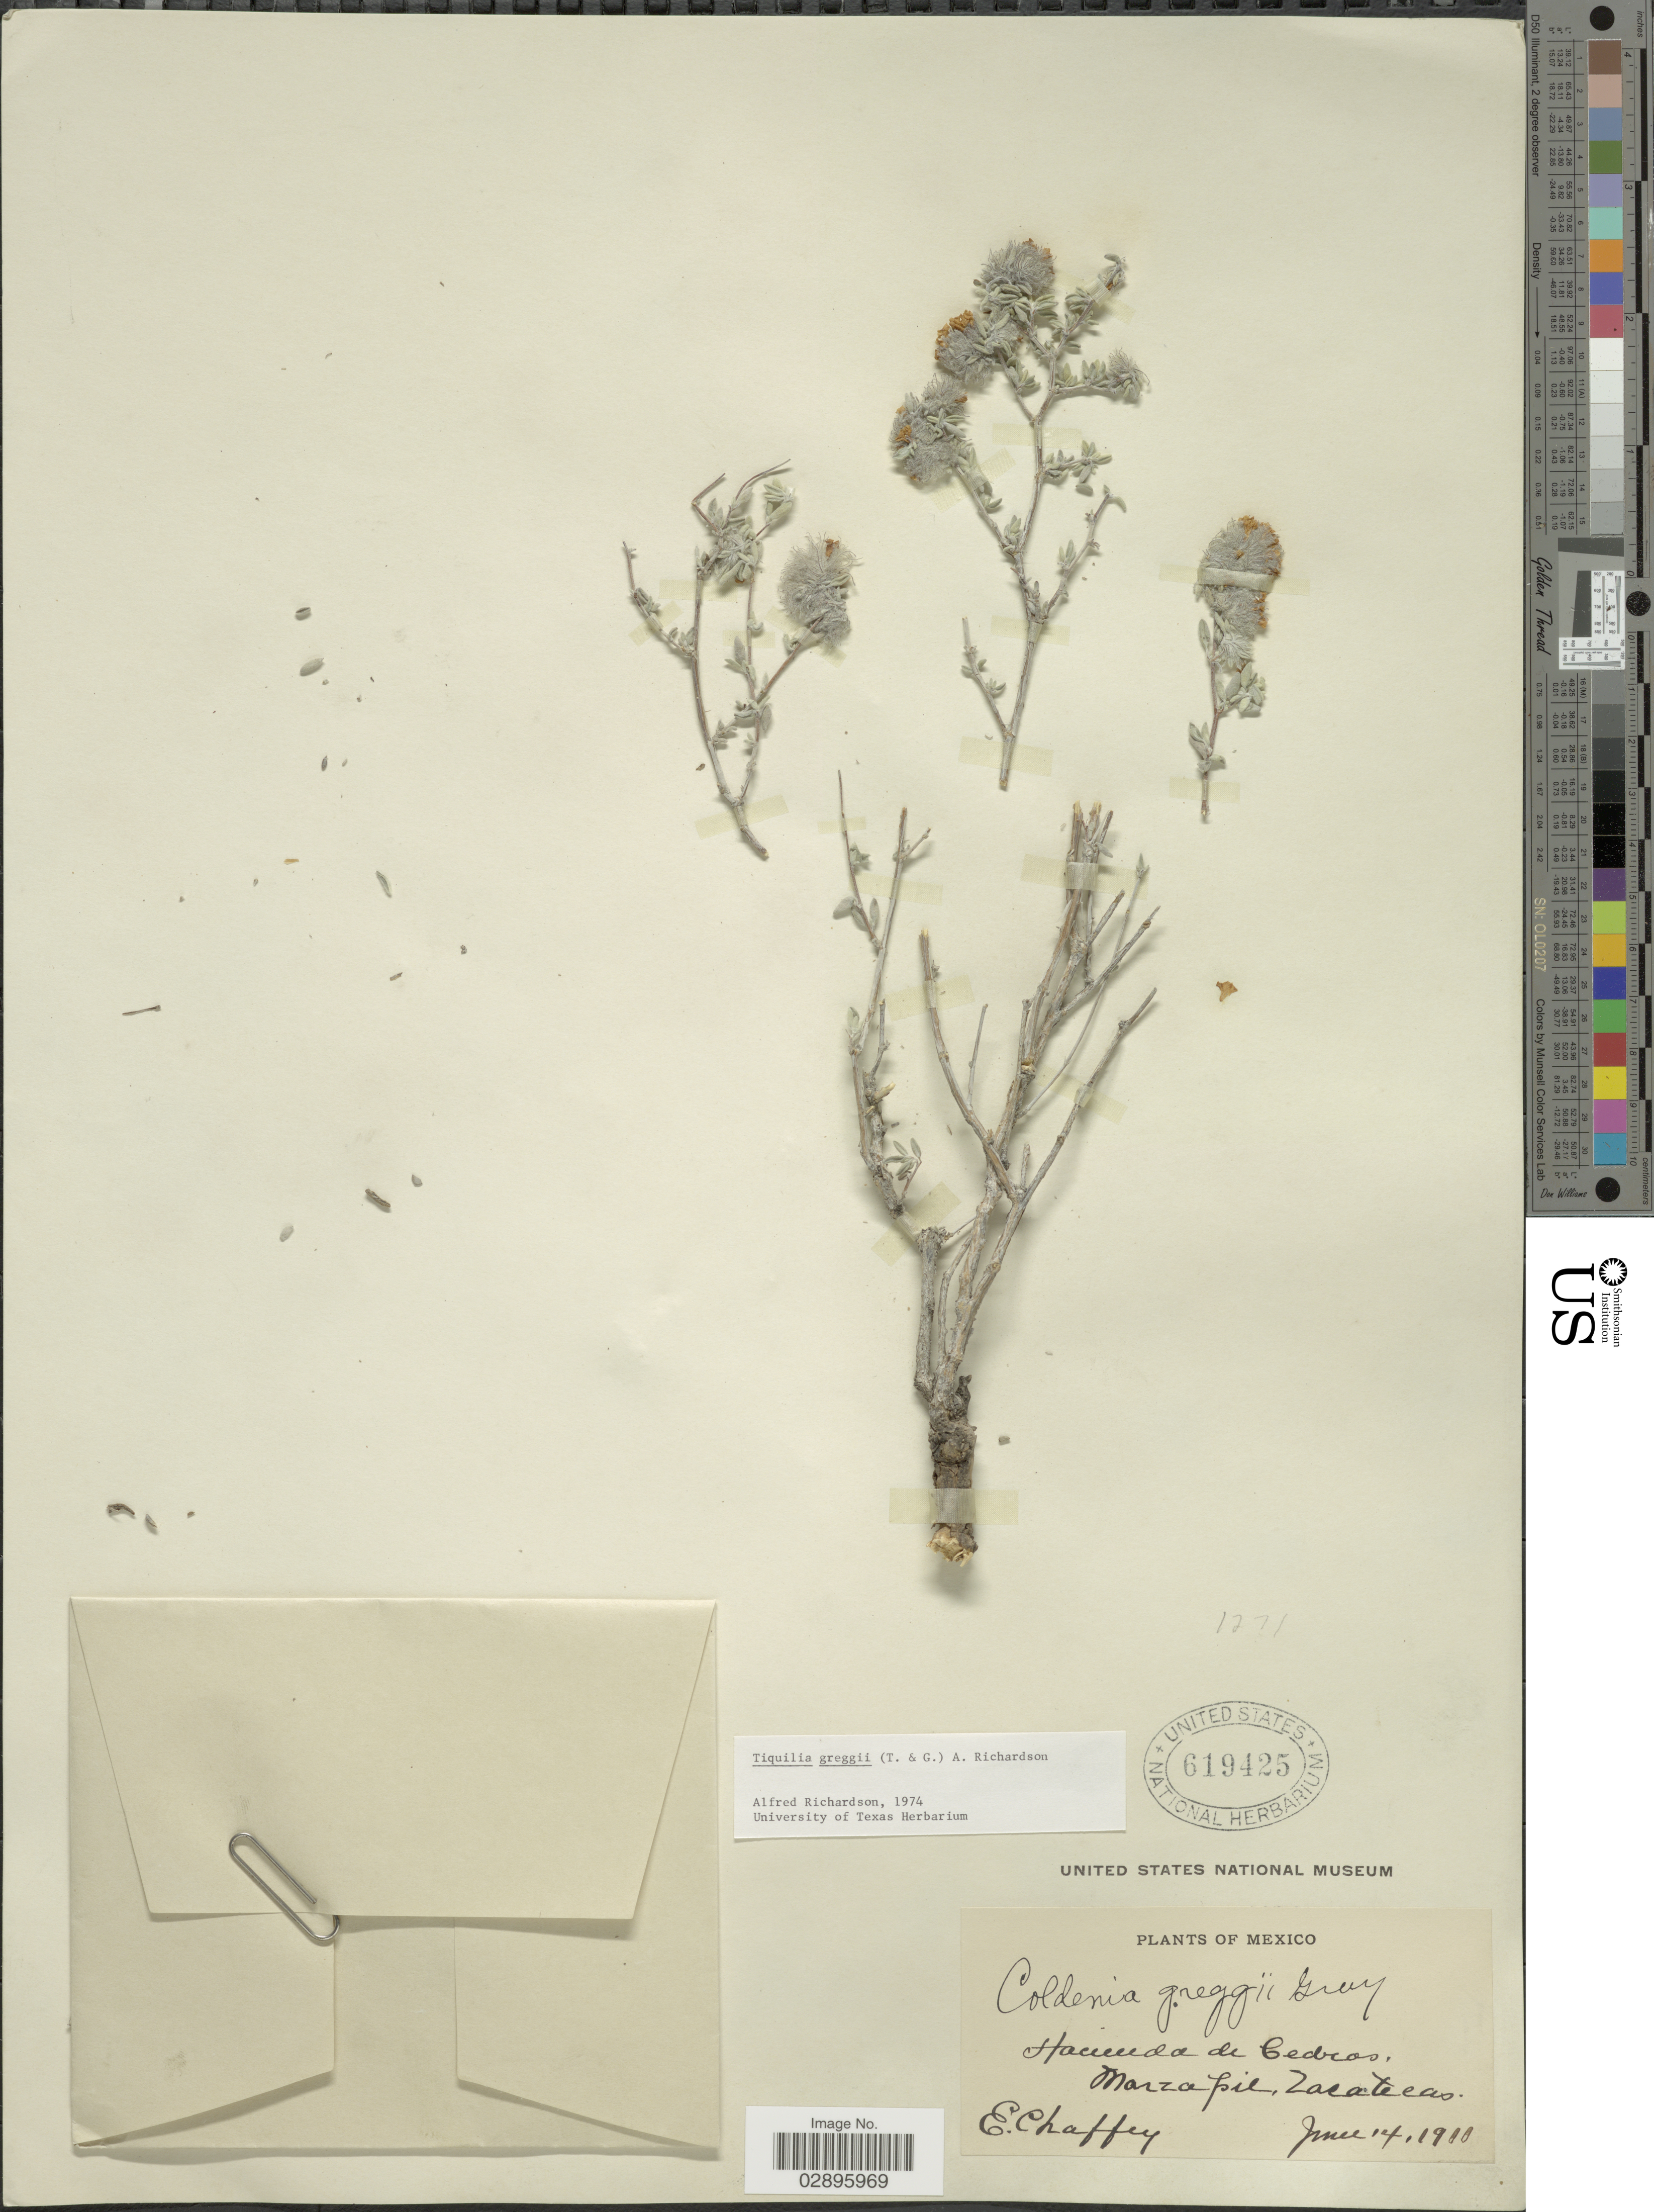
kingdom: Plantae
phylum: Tracheophyta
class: Magnoliopsida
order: Boraginales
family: Ehretiaceae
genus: Tiquilia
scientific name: Tiquilia greggii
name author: (Torr.) A.T. Richardson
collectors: E. Chaffey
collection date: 1900-06-14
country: Mexico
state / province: Zacatecas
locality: Hacienda de Cedros, Mazapil.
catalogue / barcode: US 619425